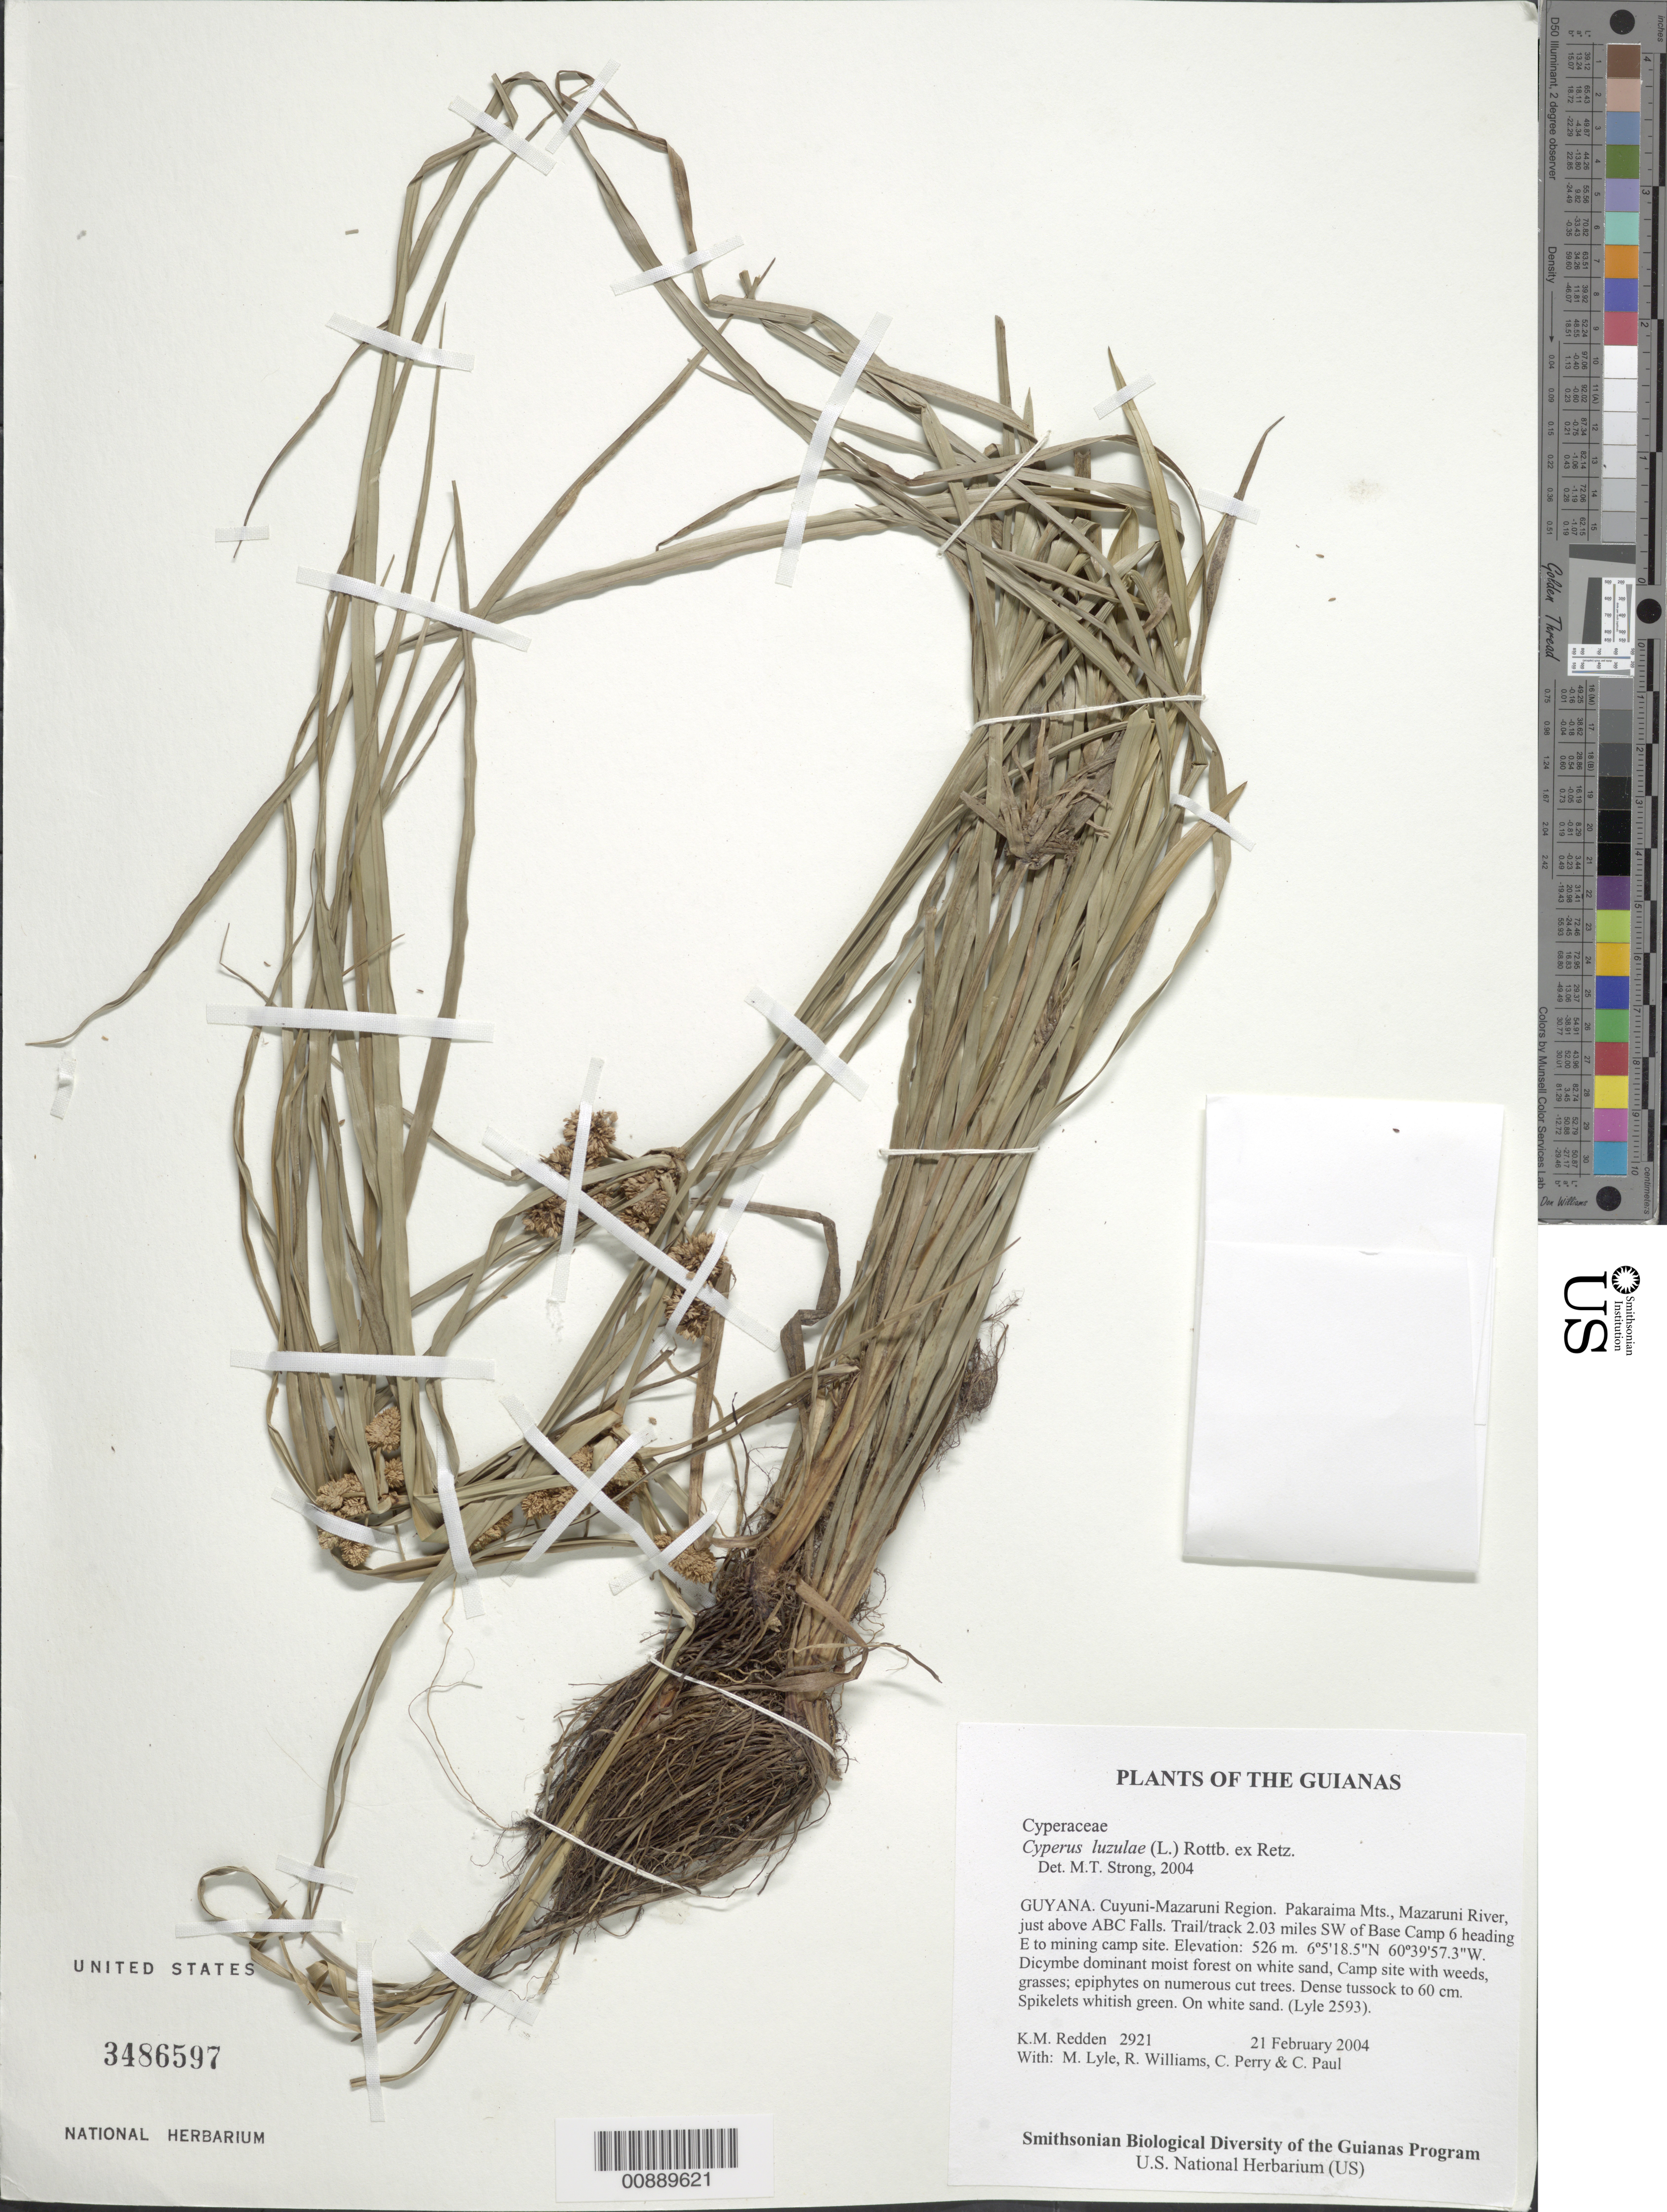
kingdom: Plantae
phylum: Tracheophyta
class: Liliopsida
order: Poales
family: Cyperaceae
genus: Cyperus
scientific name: Cyperus luzulae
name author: (L.) Rottb. ex Retz.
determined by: Strong, M. T., (US), Smithsonian Institution - National Museum of Natural History (UNITED STATES)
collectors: K. M. Redden, M. Lyle, R. Williams, C. Perry & C. Paul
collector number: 2921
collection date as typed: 21 February 2004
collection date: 2004-02-21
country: Guyana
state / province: Cuyuni-Mazaruni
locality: Pakaraima Mts., Mazaruni River, just above ABC Falls. Trail/track 2.03 miles SW of Base Camp 6 heading E to mining camp site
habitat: Dicymbe dominant moist forest on white sand. Camp site with weeds, grasses; epiphytes on numerous cut trees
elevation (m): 526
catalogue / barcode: US 3486597